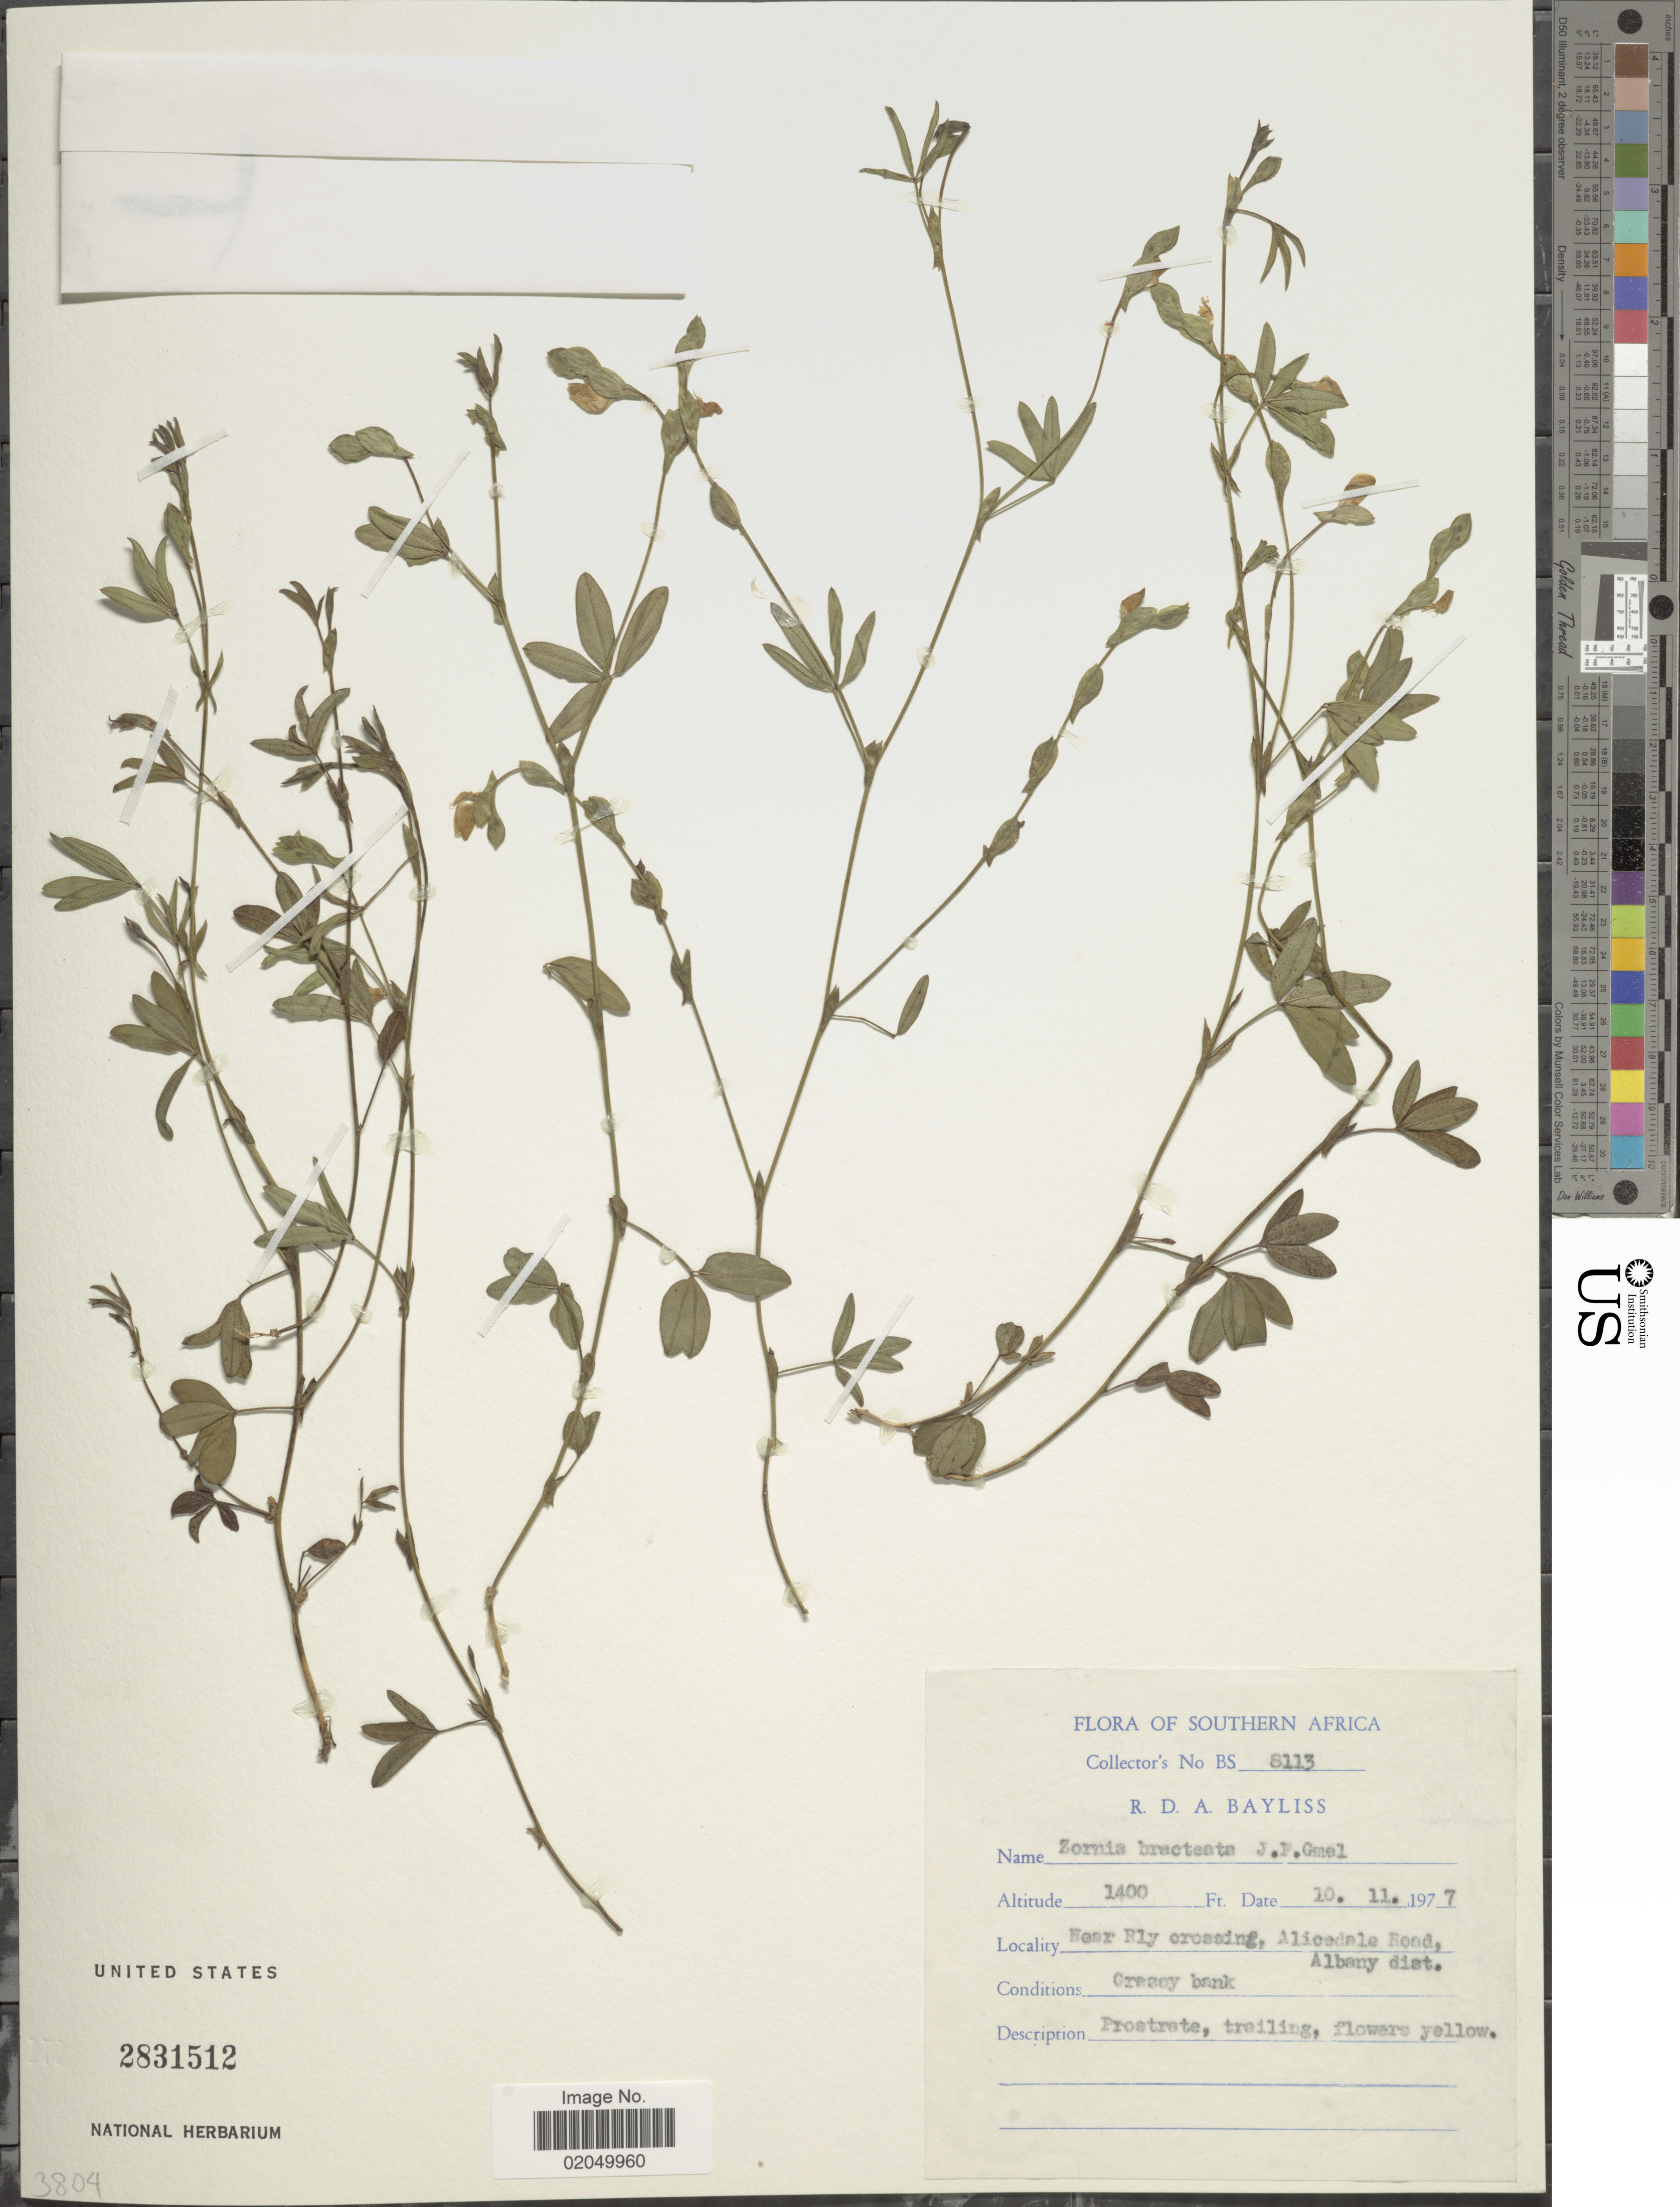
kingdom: Plantae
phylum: Tracheophyta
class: Magnoliopsida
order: Fabales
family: Fabaceae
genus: Zornia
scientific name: Zornia bracteata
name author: J.F. Gmel.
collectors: R. Bayliss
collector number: BS8113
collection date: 1977-11-10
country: South Africa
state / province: Northern Cape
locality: Southern Africa. Near Fly crossing, Alicedale Road, Albany dist.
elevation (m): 427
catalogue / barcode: US 2831512